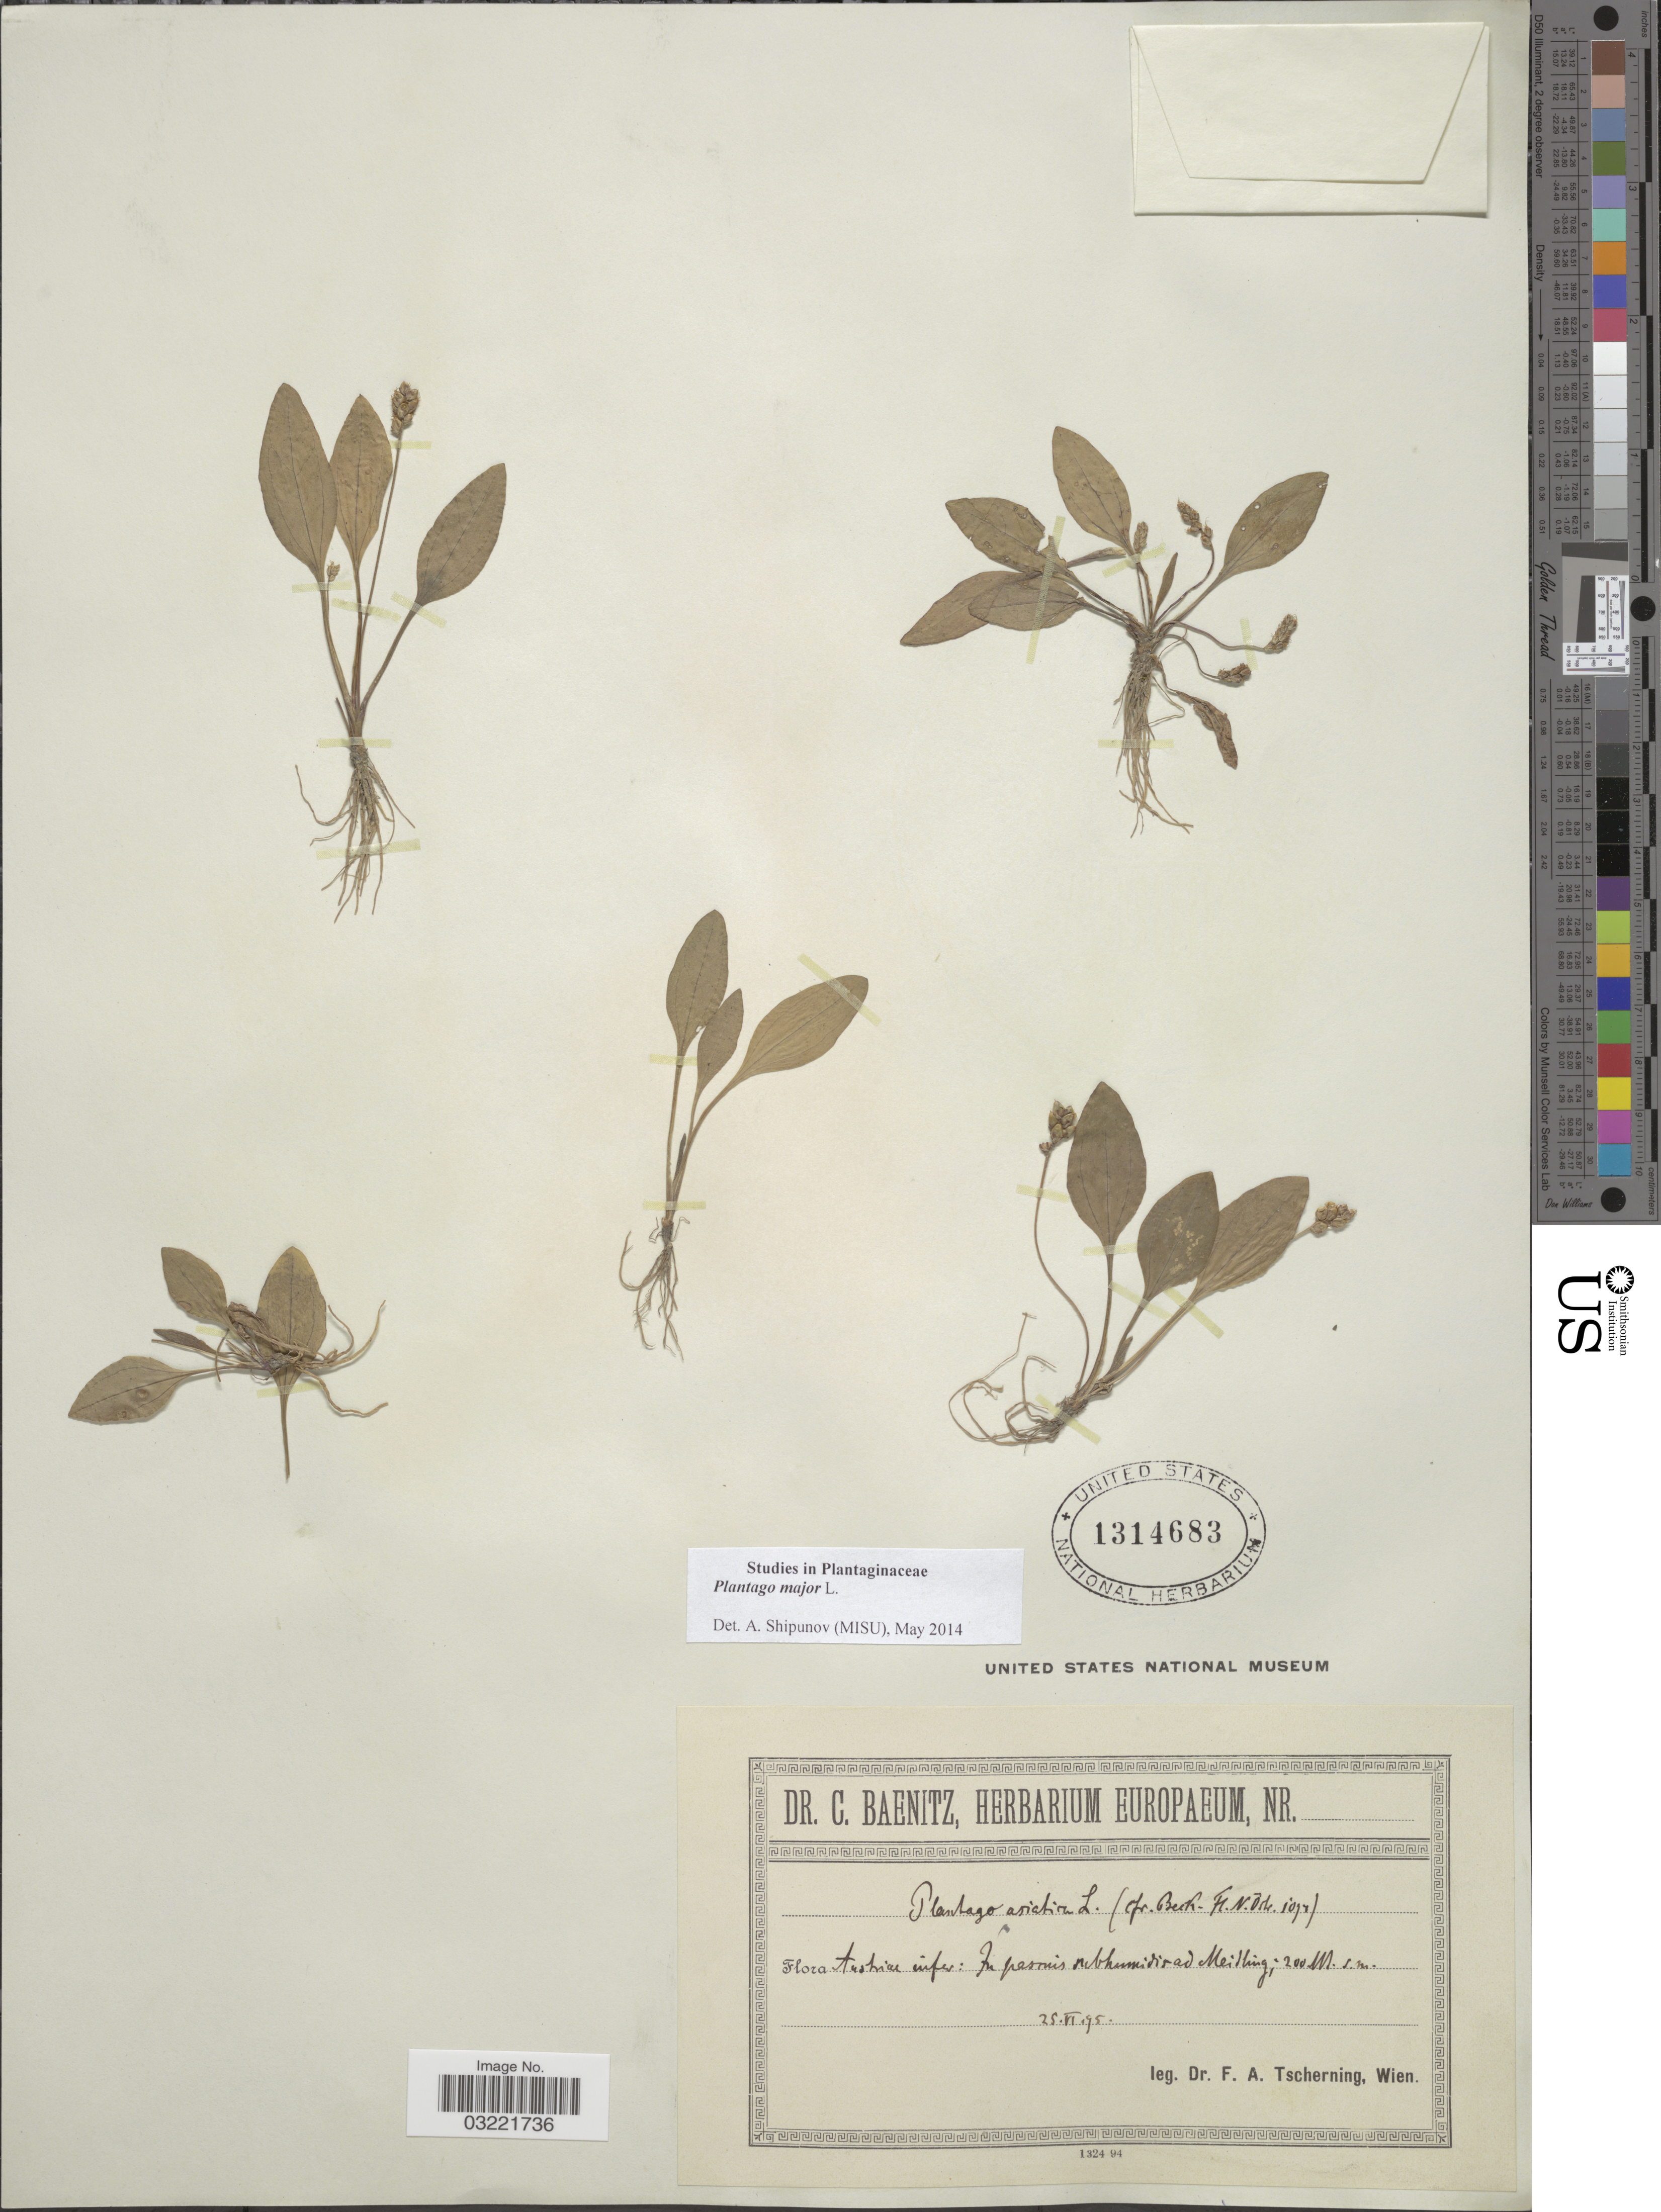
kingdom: Plantae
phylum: Tracheophyta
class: Magnoliopsida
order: Lamiales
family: Plantaginaceae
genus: Plantago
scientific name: Plantago major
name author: L.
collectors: F. A. Tscherning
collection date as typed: Transcribed d/m/y: 25/6/95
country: Austria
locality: Austriae infer: In pascuis subhumidis ad Meilling. [interpreted]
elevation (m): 200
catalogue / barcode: US 1314683